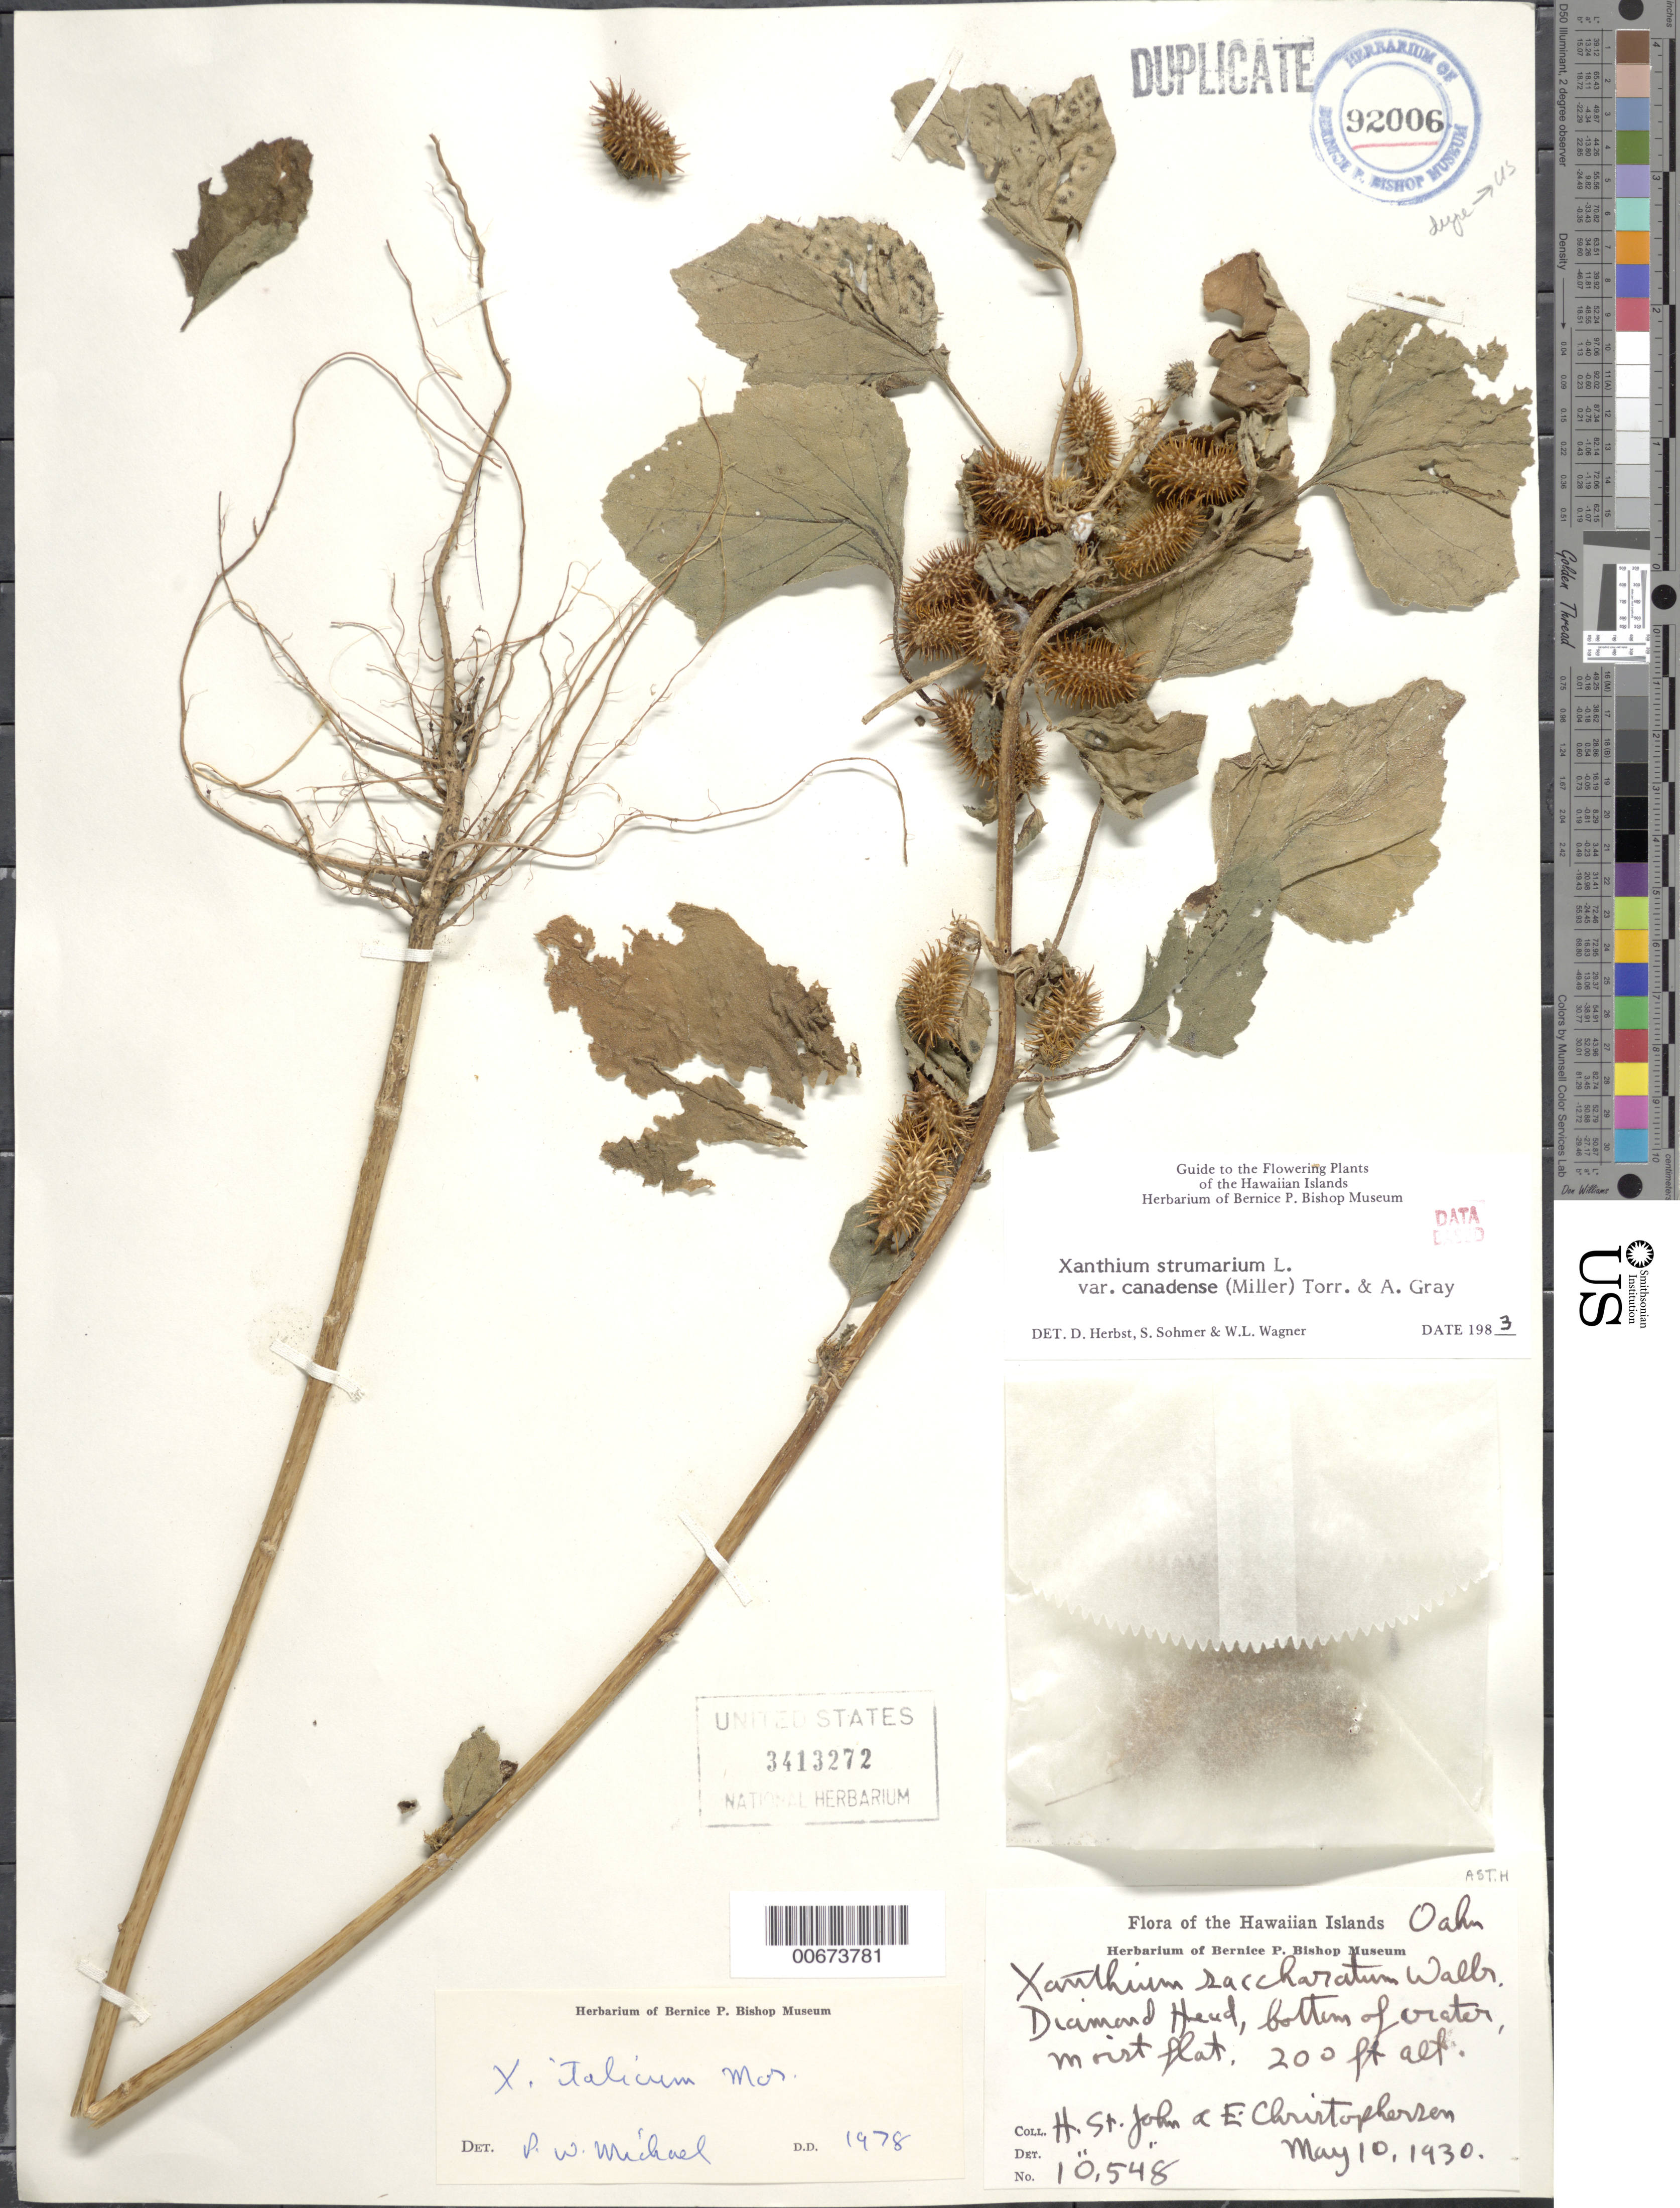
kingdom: Plantae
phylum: Tracheophyta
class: Magnoliopsida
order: Asterales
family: Asteraceae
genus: Xanthium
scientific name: Xanthium strumarium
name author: L.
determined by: Wagner, W. L., (BOT), Smithsonian Institution - National Museum of Natural History (UNITED STATES)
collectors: H. St. John & E. Christopherson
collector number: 10548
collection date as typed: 10 May 1930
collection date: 1930-05-10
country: United States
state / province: Hawaii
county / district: Honolulu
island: Oahu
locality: Diamond Head, bottom of crater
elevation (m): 61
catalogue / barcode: US 3413272